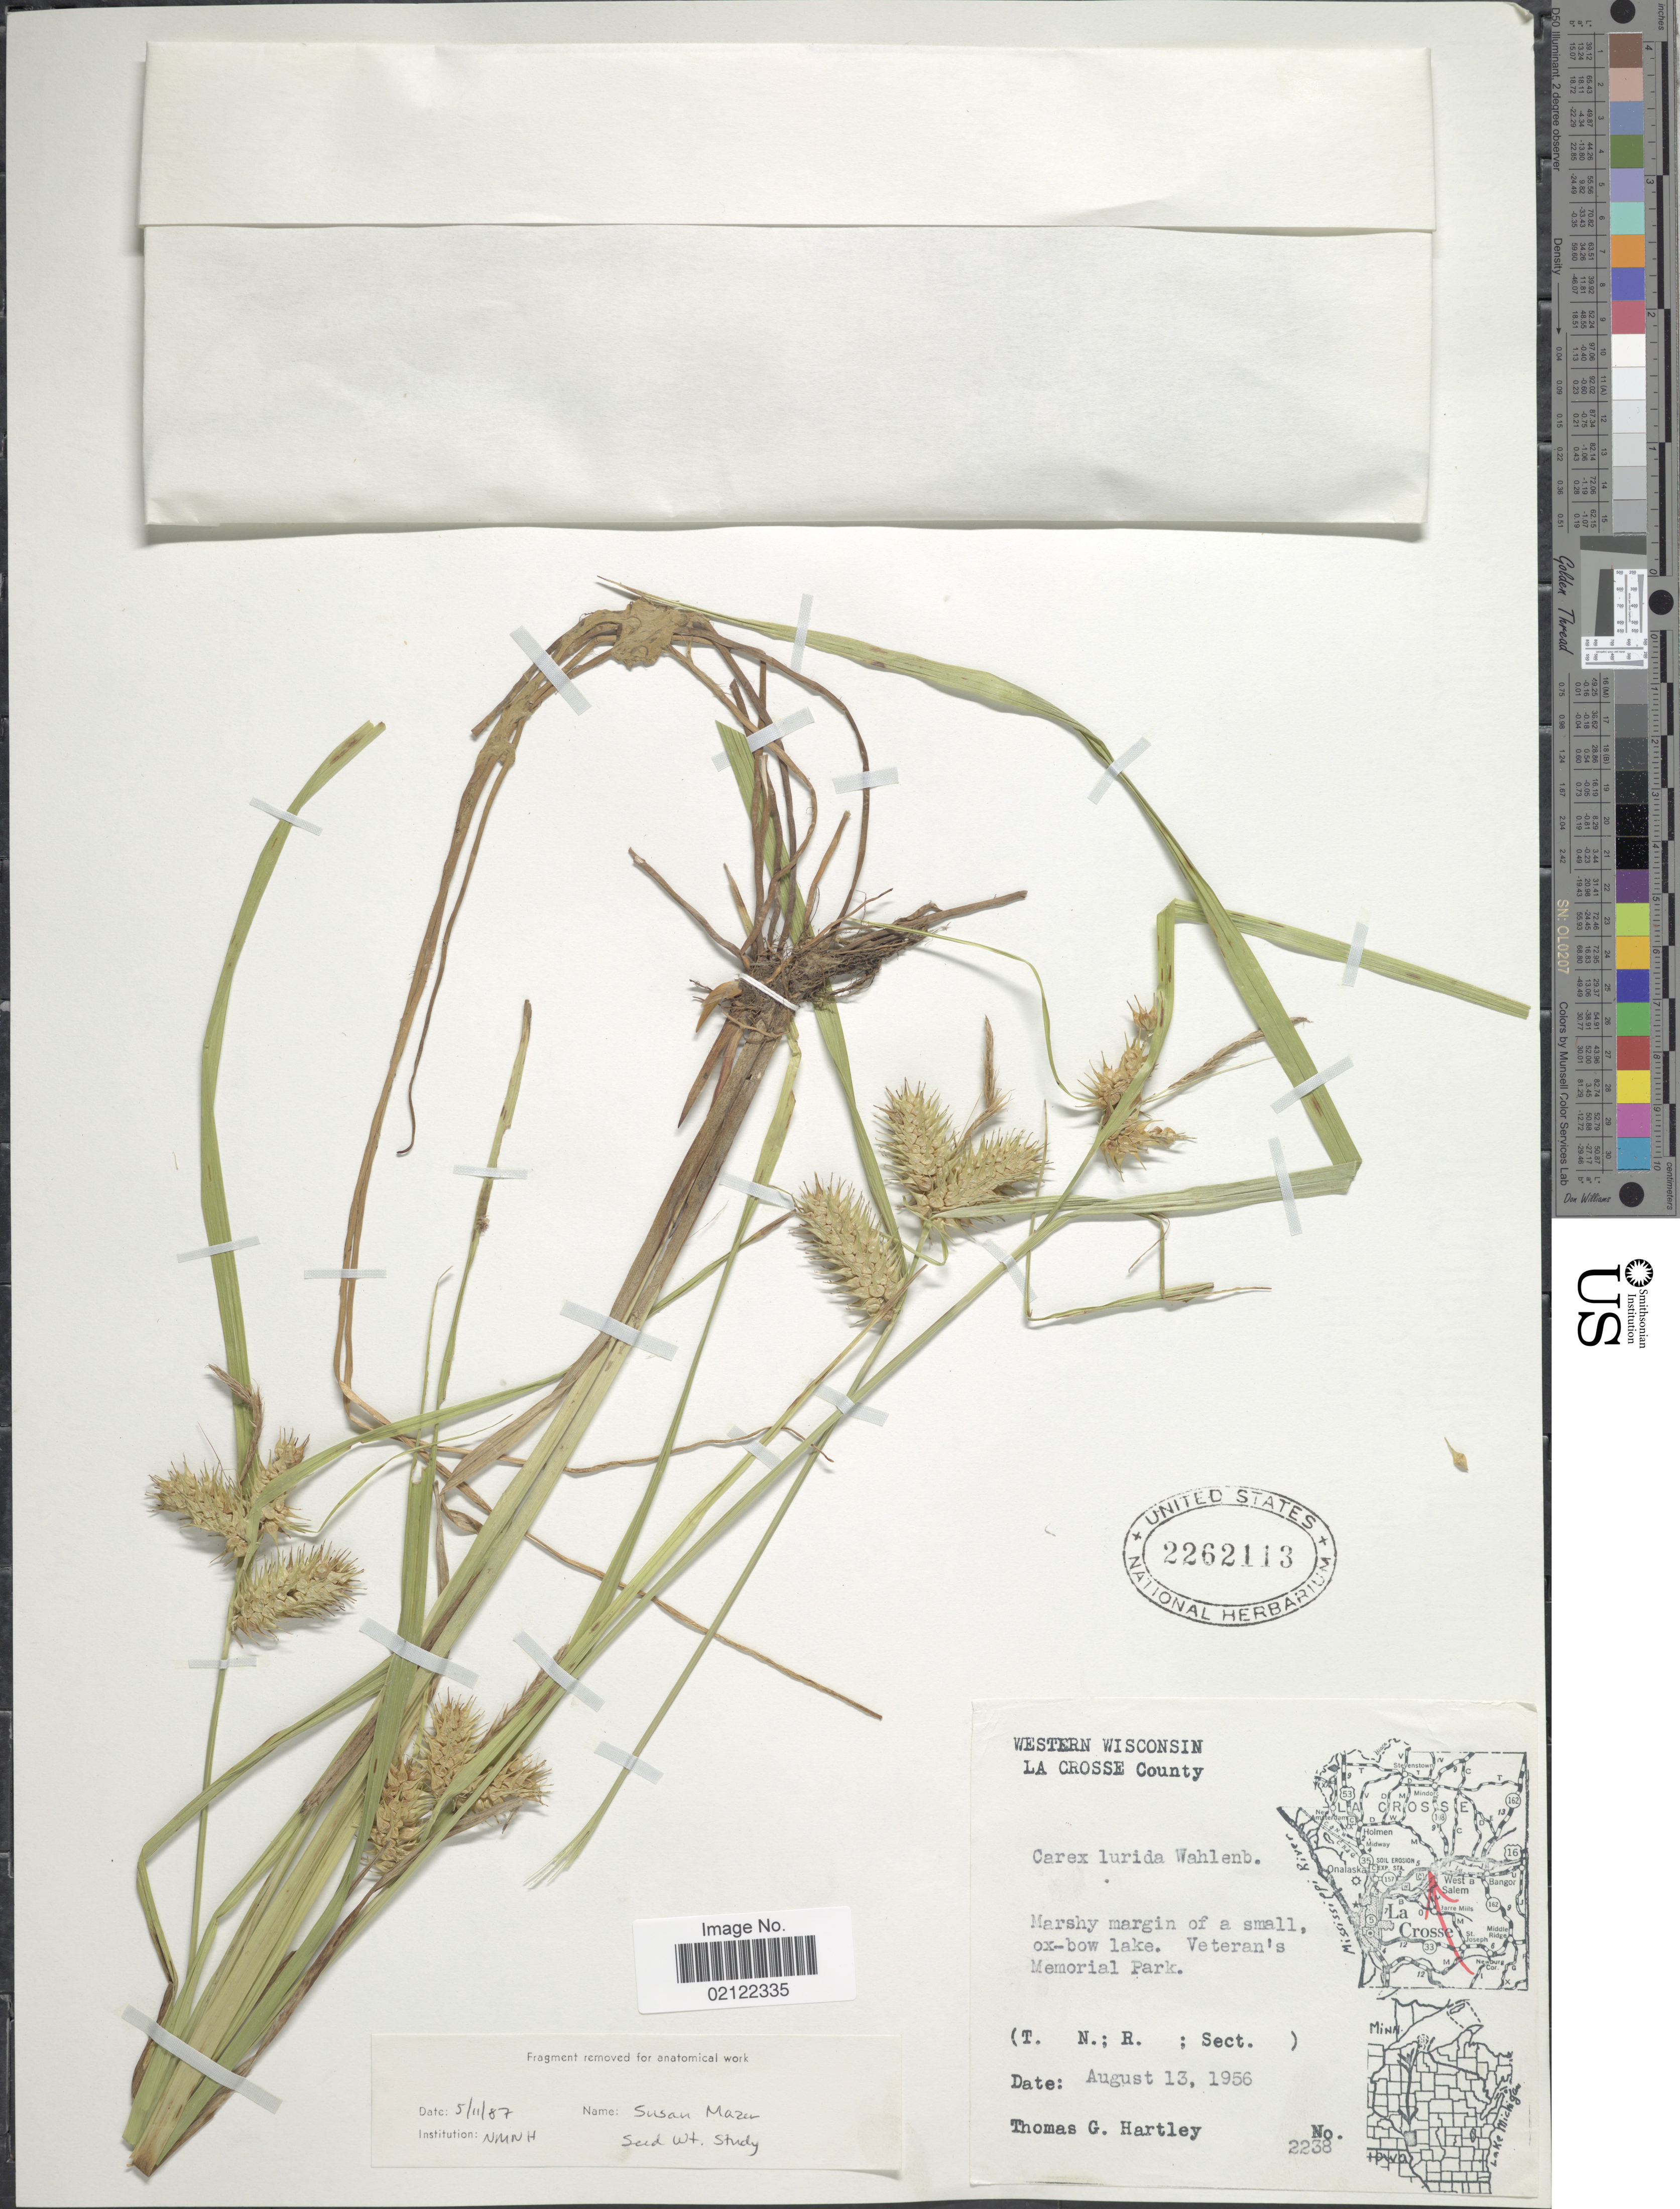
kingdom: Plantae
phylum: Tracheophyta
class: Liliopsida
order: Poales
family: Cyperaceae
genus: Carex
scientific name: Carex lurida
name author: Wahlenb.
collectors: T. G. Hartley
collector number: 2238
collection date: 1956-08-13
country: United States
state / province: Wisconsin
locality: Western Wisconsin. La Crosse County. Marshy margin of a small, ox-bow lake. Veteran's Memorial Park.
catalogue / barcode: US 2262113